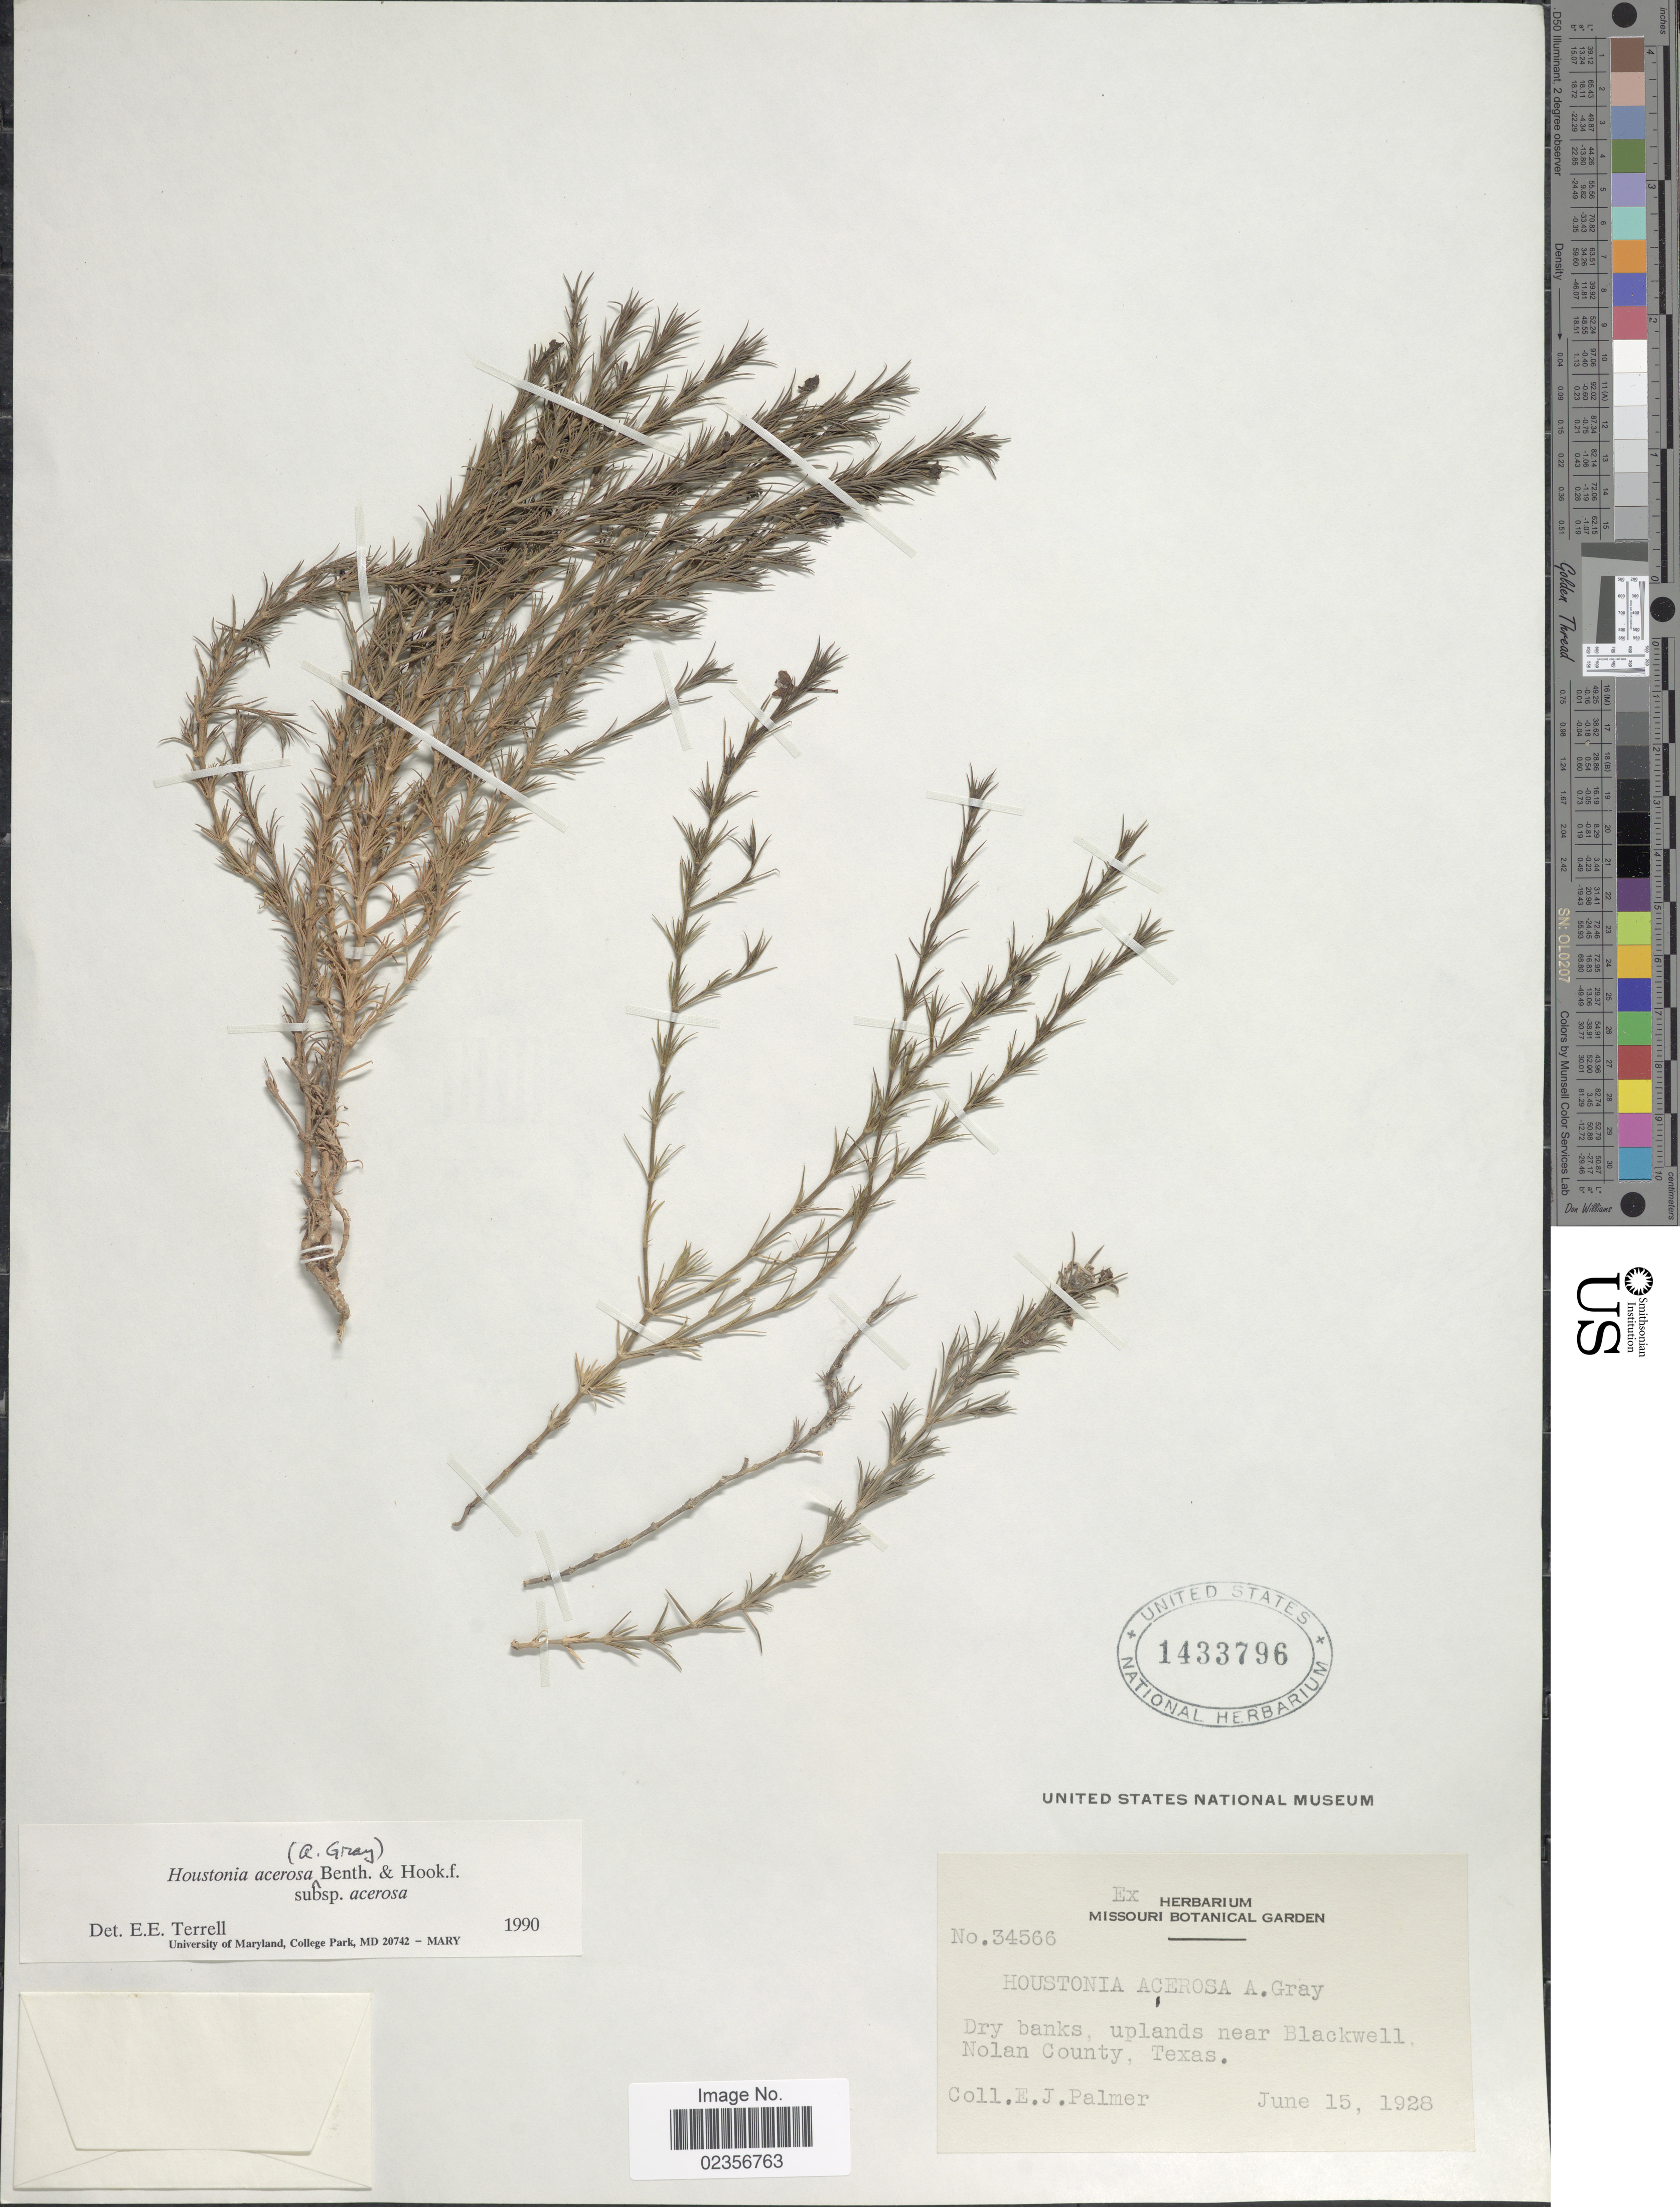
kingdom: Plantae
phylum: Tracheophyta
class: Magnoliopsida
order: Gentianales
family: Rubiaceae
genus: Houstonia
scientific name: Houstonia acerosa var. acerosa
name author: (A. Gray) Benth. & Hook. f.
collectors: E. J. Palmer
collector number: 34566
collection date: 1928-06-15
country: United States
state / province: Texas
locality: Near Blackwell Nolan County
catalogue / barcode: US 1433796